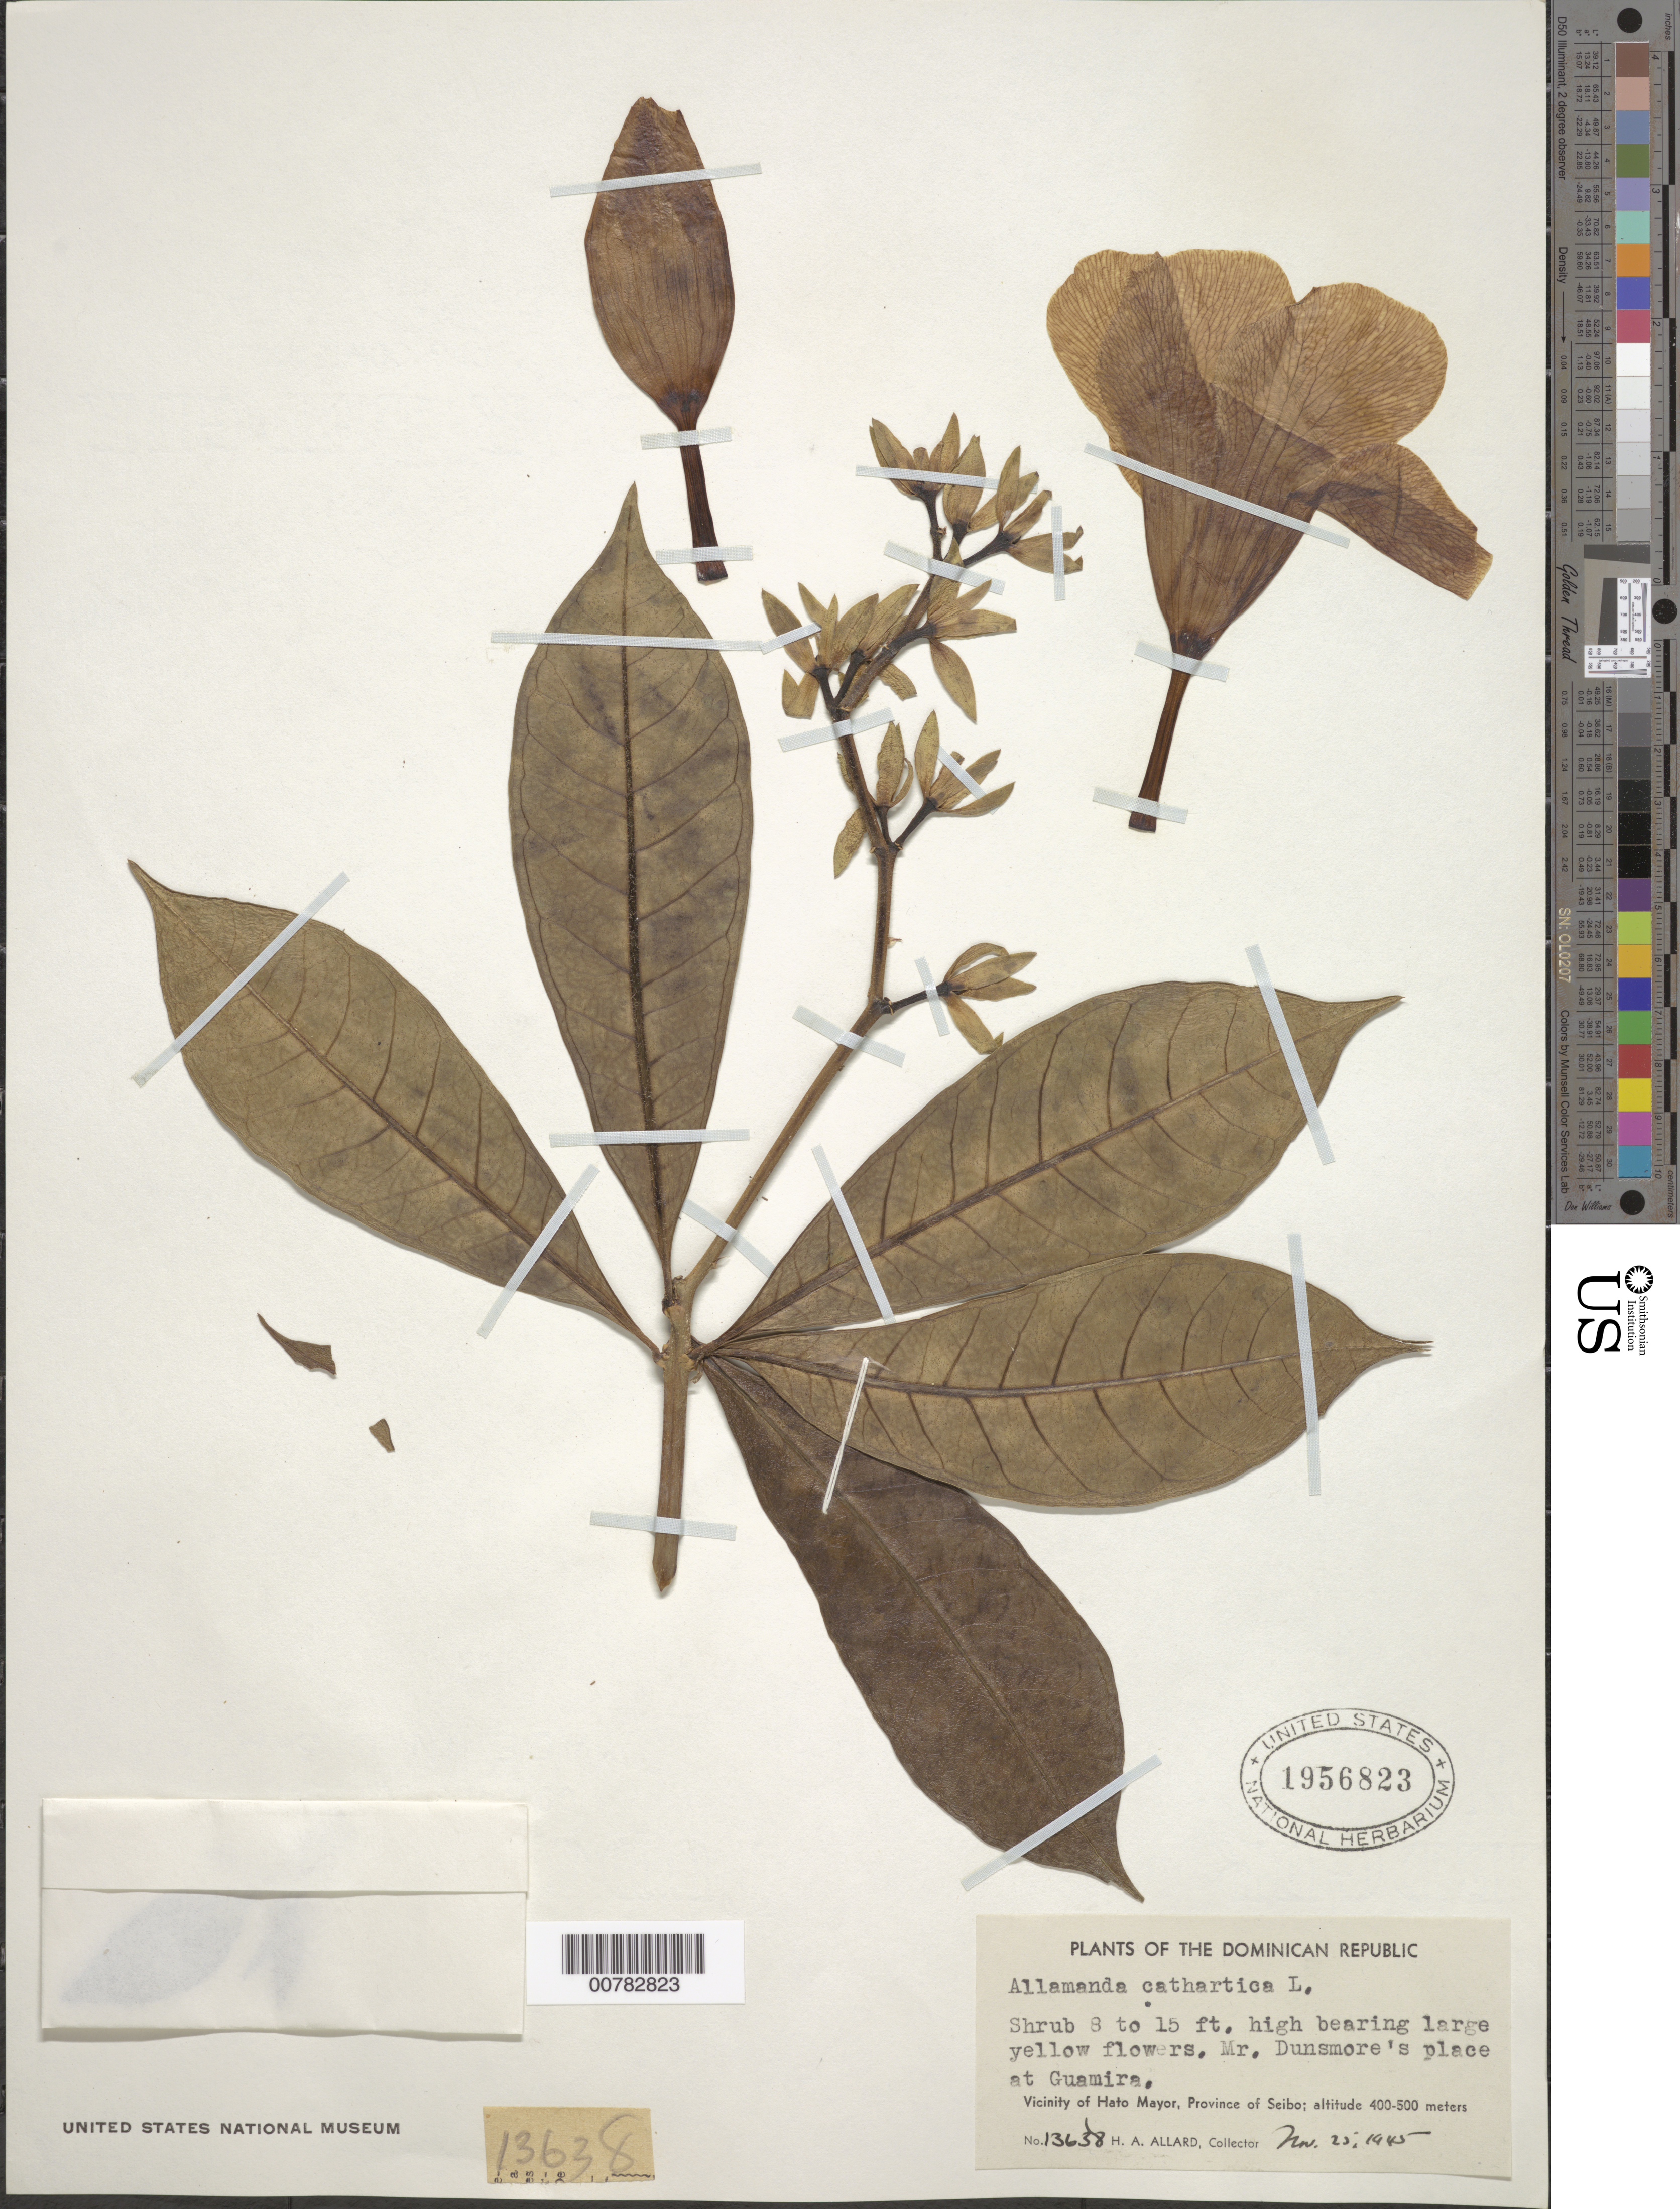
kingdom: Plantae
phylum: Tracheophyta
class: Magnoliopsida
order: Gentianales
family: Apocynaceae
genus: Allamanda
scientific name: Allamanda cathartica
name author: L.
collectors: H. A. Allard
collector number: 13638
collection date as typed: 25 Nov 1945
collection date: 1945-11-25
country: Dominican Republic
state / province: El Seibo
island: Hispaniola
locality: Vicinity of Hato Mayor, Mr. Dunsmore's place at Guamira.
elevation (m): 400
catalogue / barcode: US 1956823